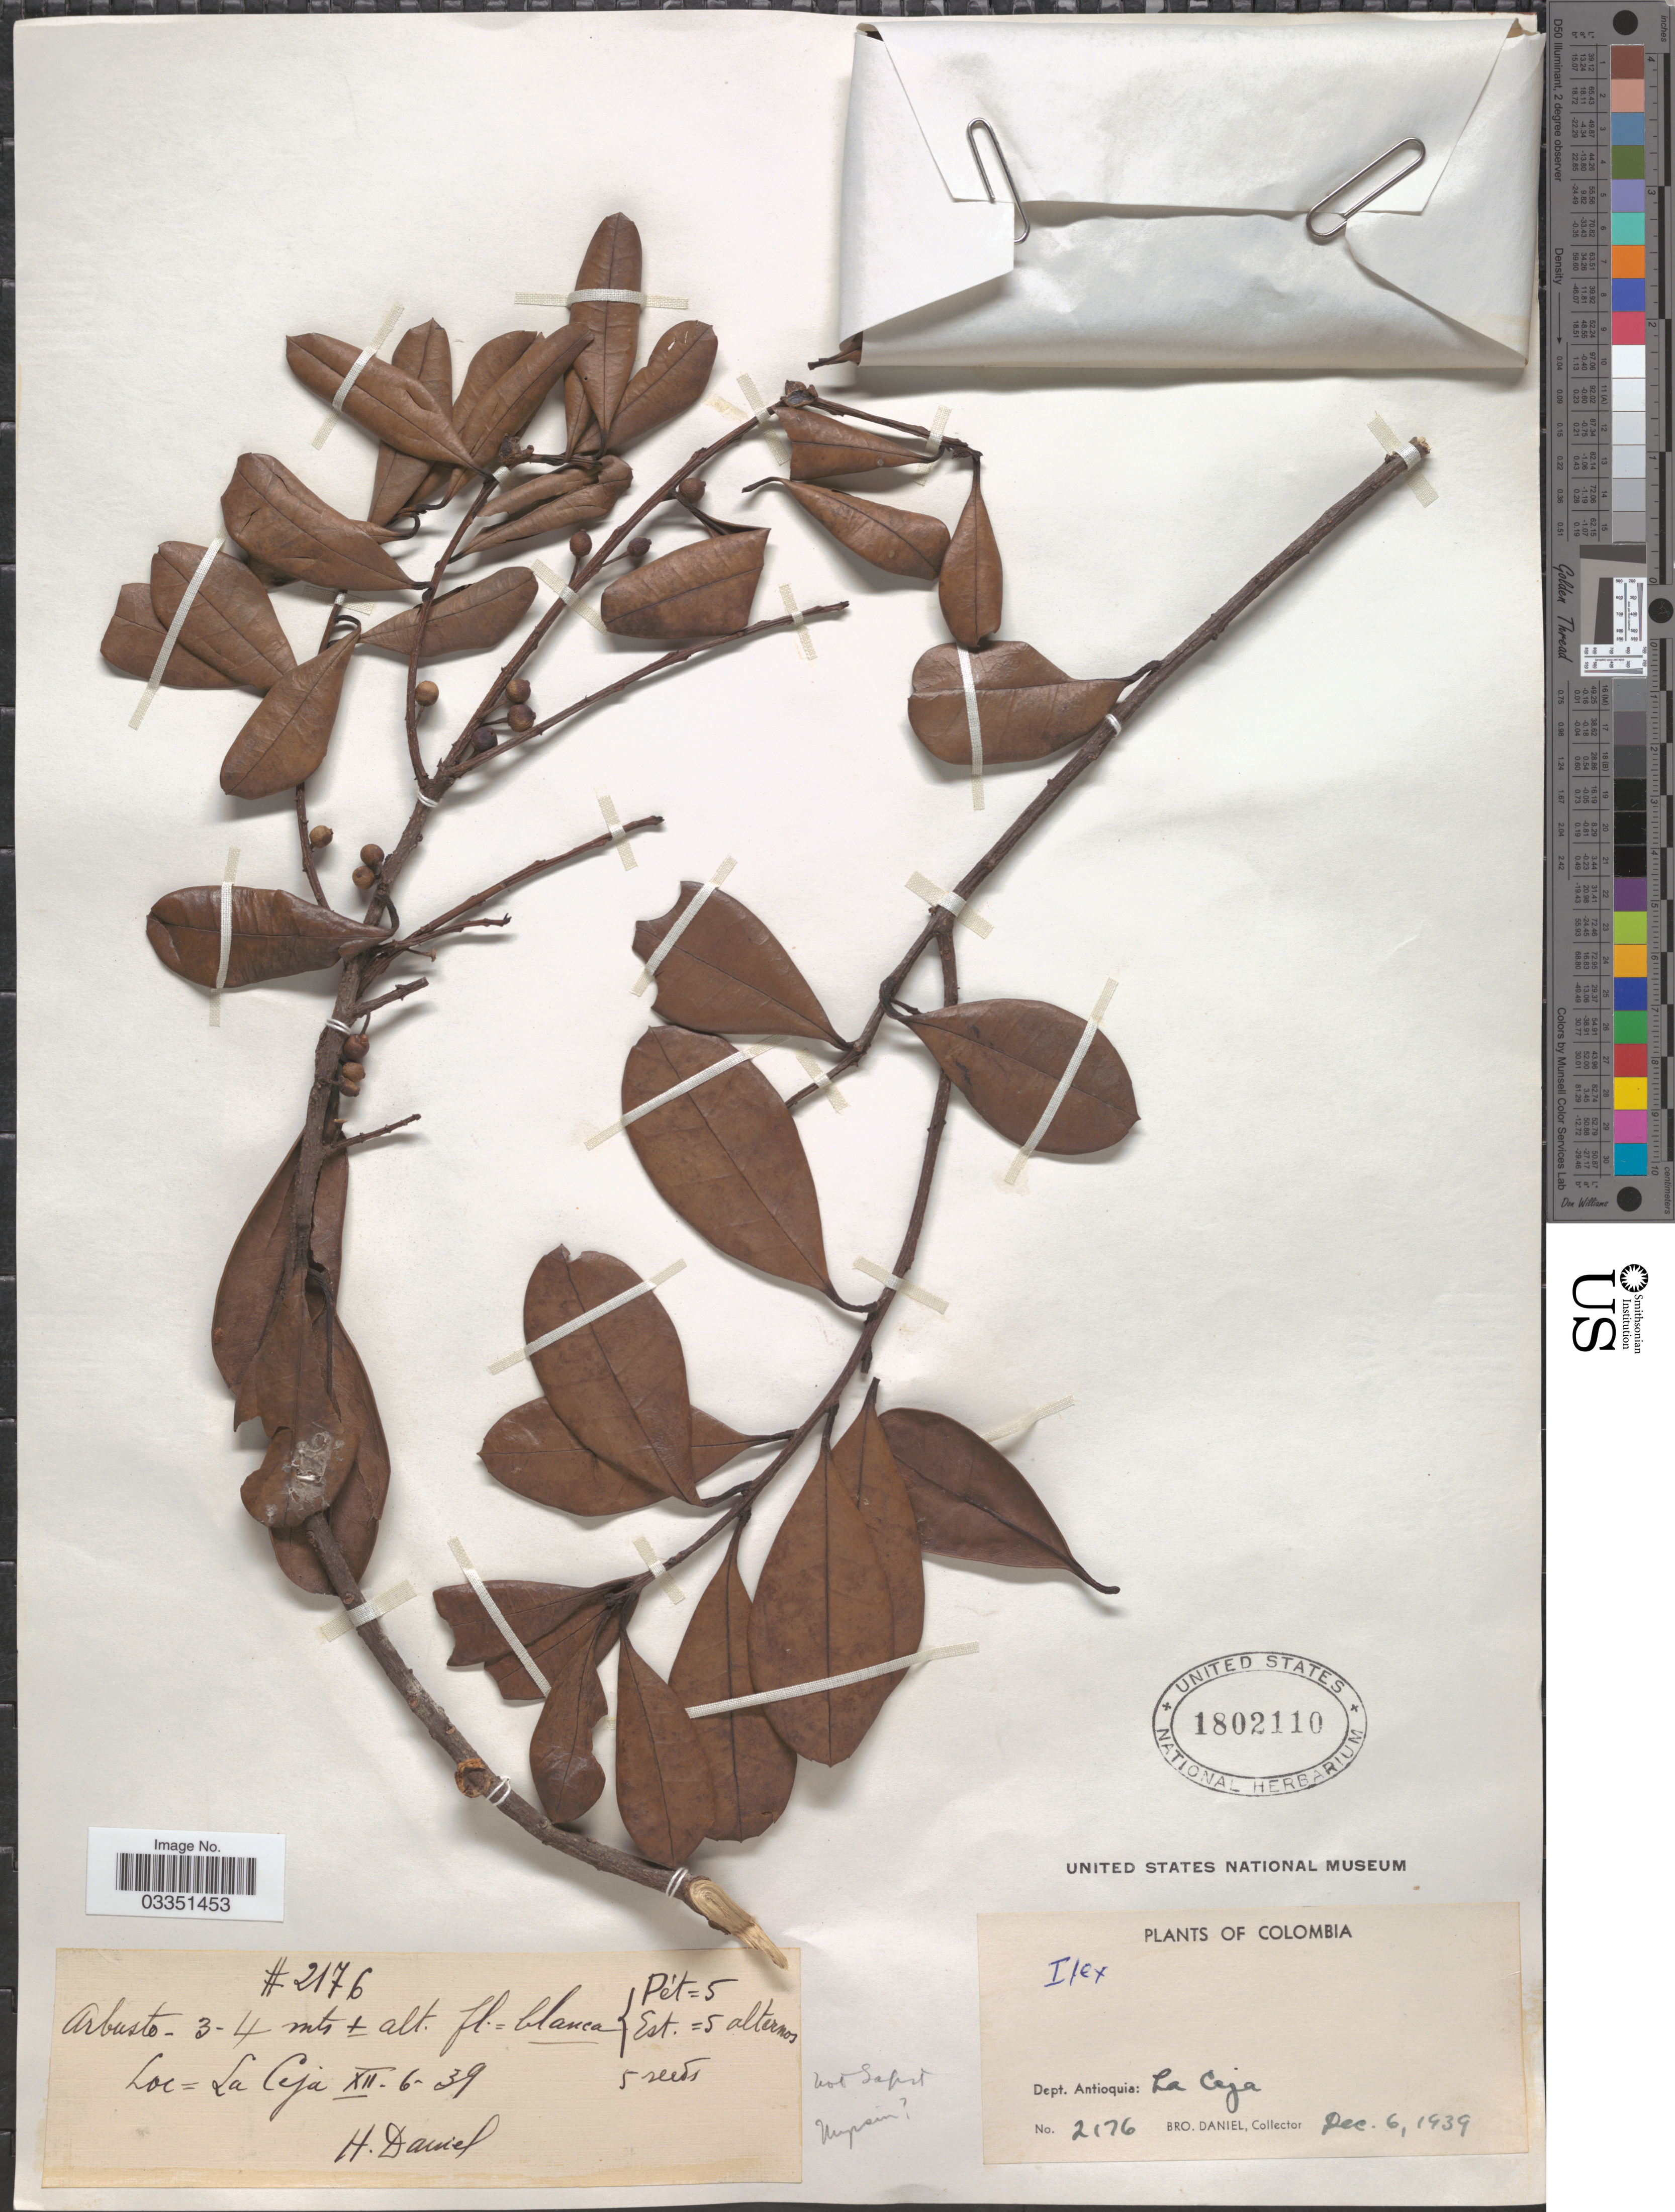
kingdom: Plantae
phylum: Tracheophyta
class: Magnoliopsida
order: Aquifoliales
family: Aquifoliaceae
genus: Ilex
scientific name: Ilex sp.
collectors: Bro. Daniel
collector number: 2176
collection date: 1939-12-06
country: Colombia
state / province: Antioquia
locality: Dept. Antioquia: La Ceja.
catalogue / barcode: US 1802110